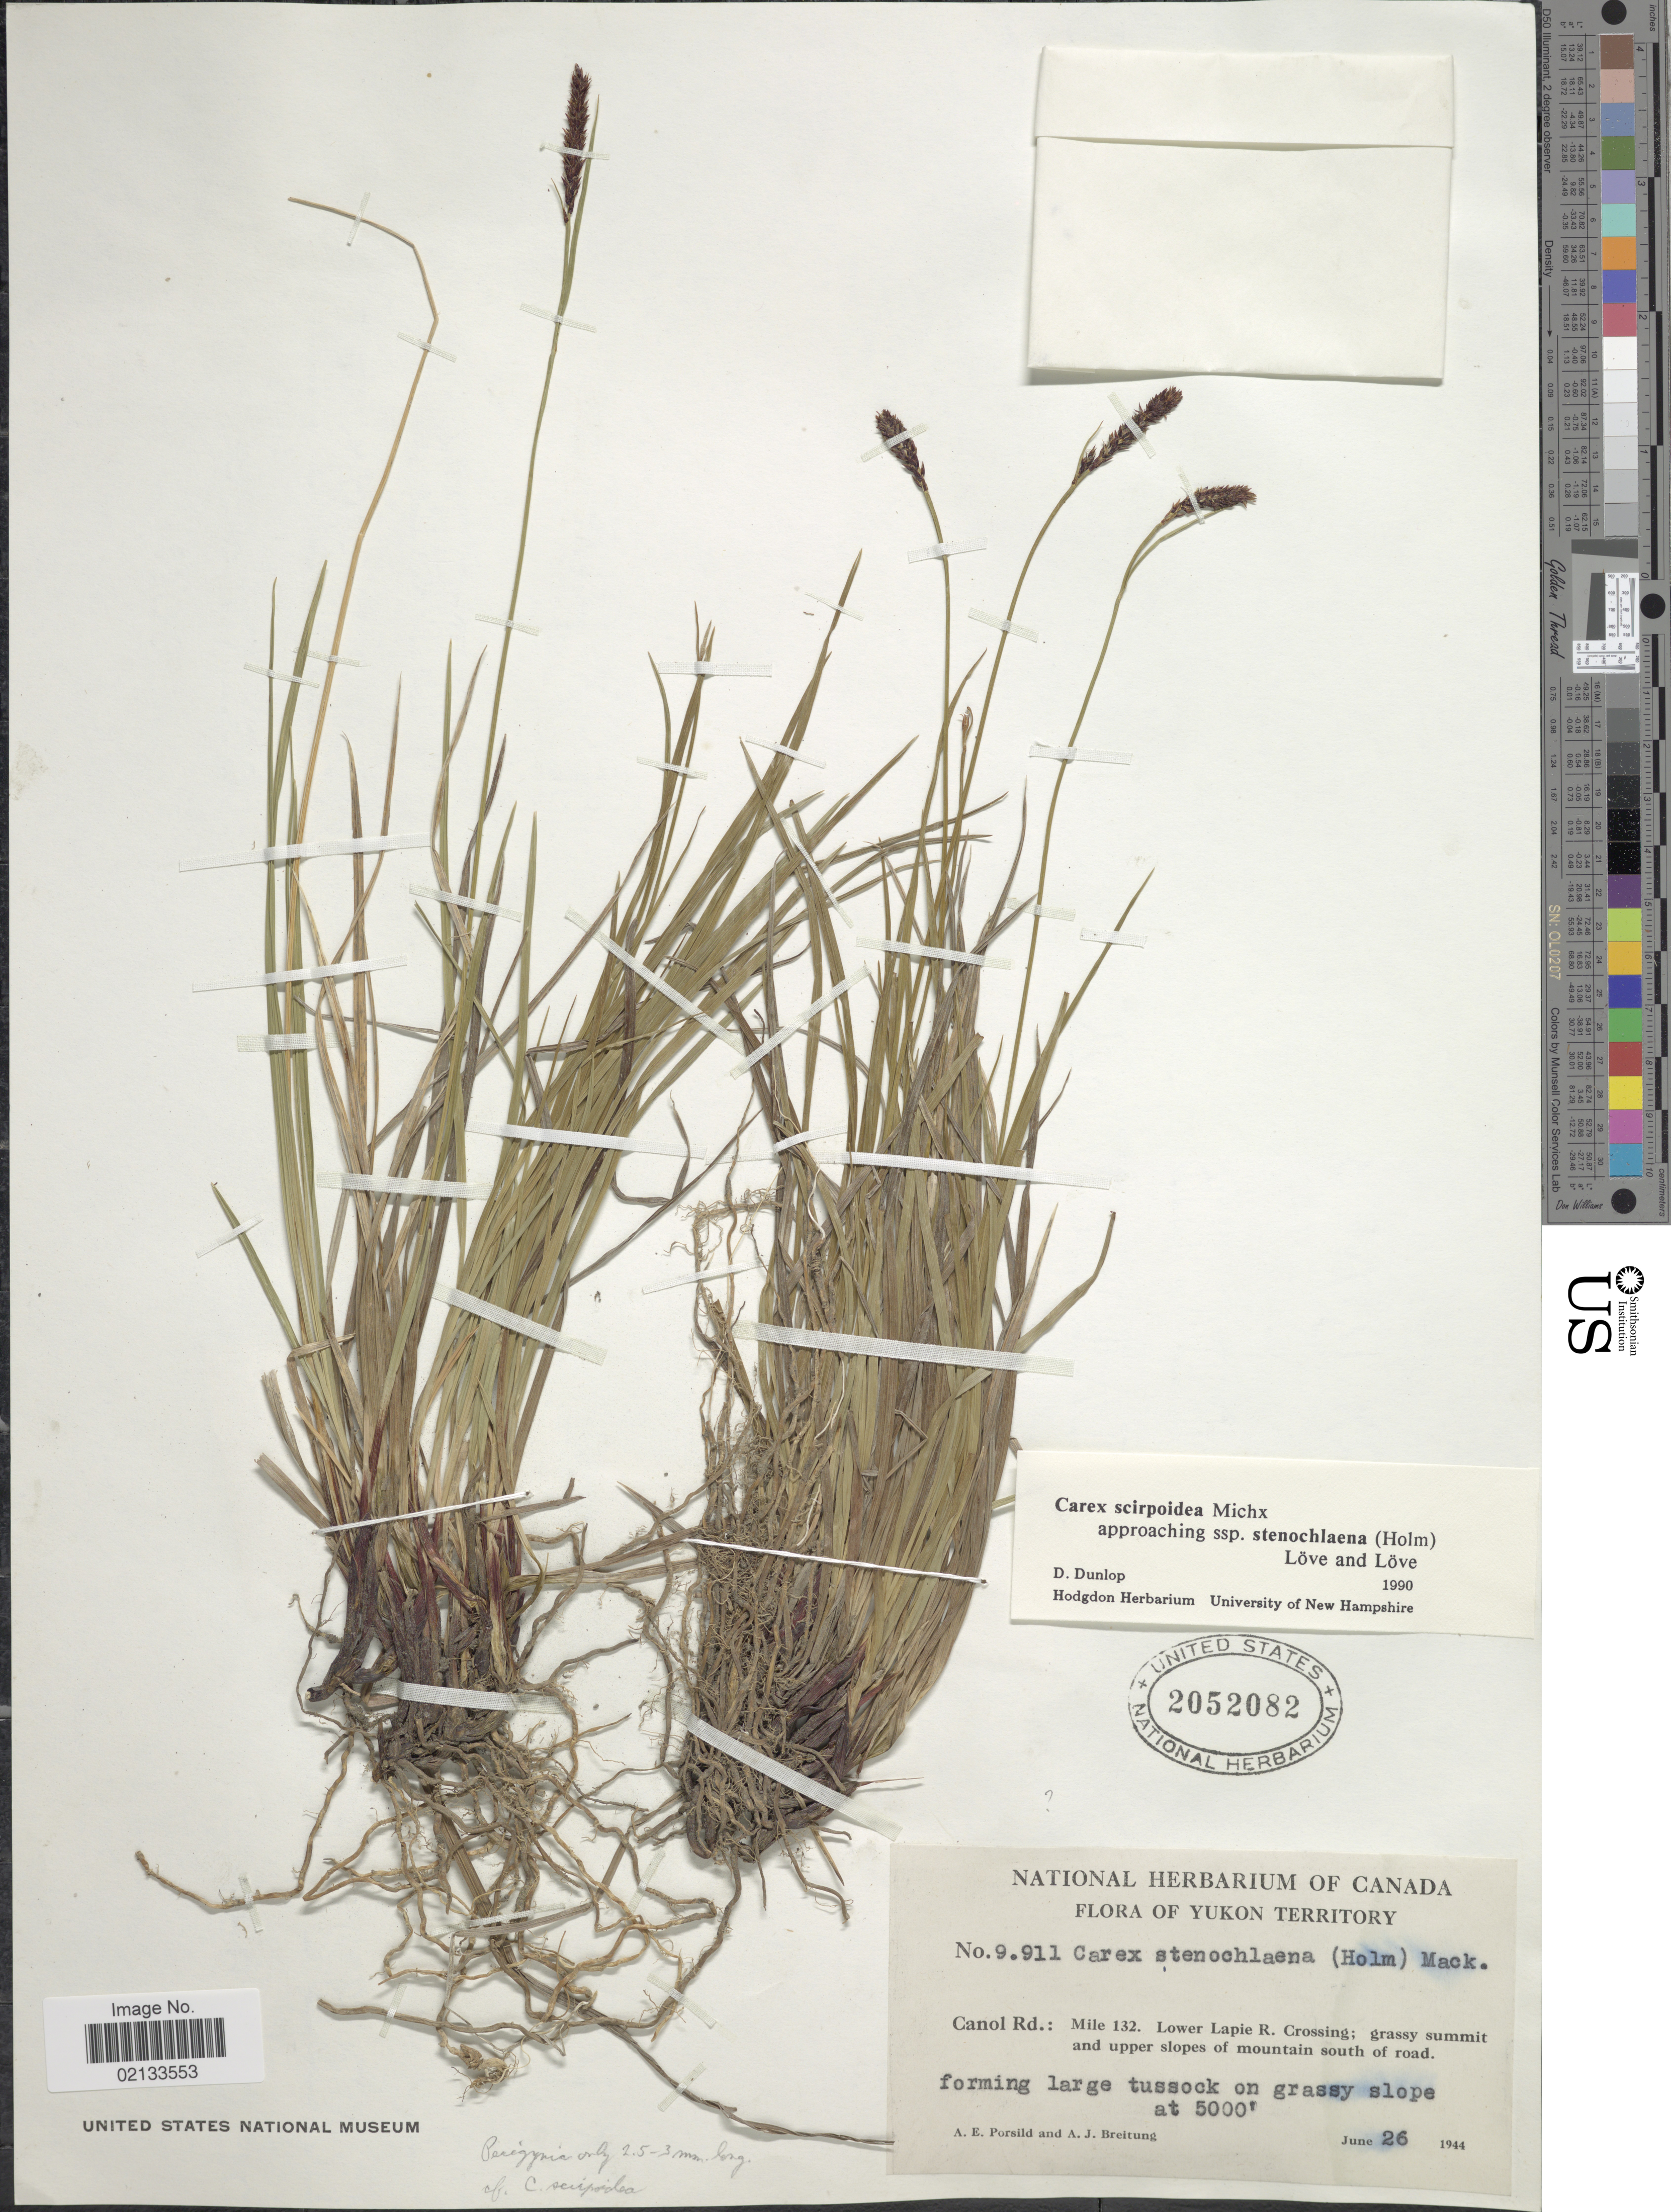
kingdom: Plantae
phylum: Tracheophyta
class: Liliopsida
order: Poales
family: Cyperaceae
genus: Carex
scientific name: Carex scirpoidea subsp. stenochloena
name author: (Holm) Á. Löve & D. Löve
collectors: A. E. Porsild & A. Breitung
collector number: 9911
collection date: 1944-06-26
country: Canada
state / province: Yukon Territory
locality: Canol Rd.: Mile 132. Lower Lapie R. Crossing; grassy summit and upper slopes of mountain south of road, forming large tussock on grassy slope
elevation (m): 1524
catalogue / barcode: US 2052082